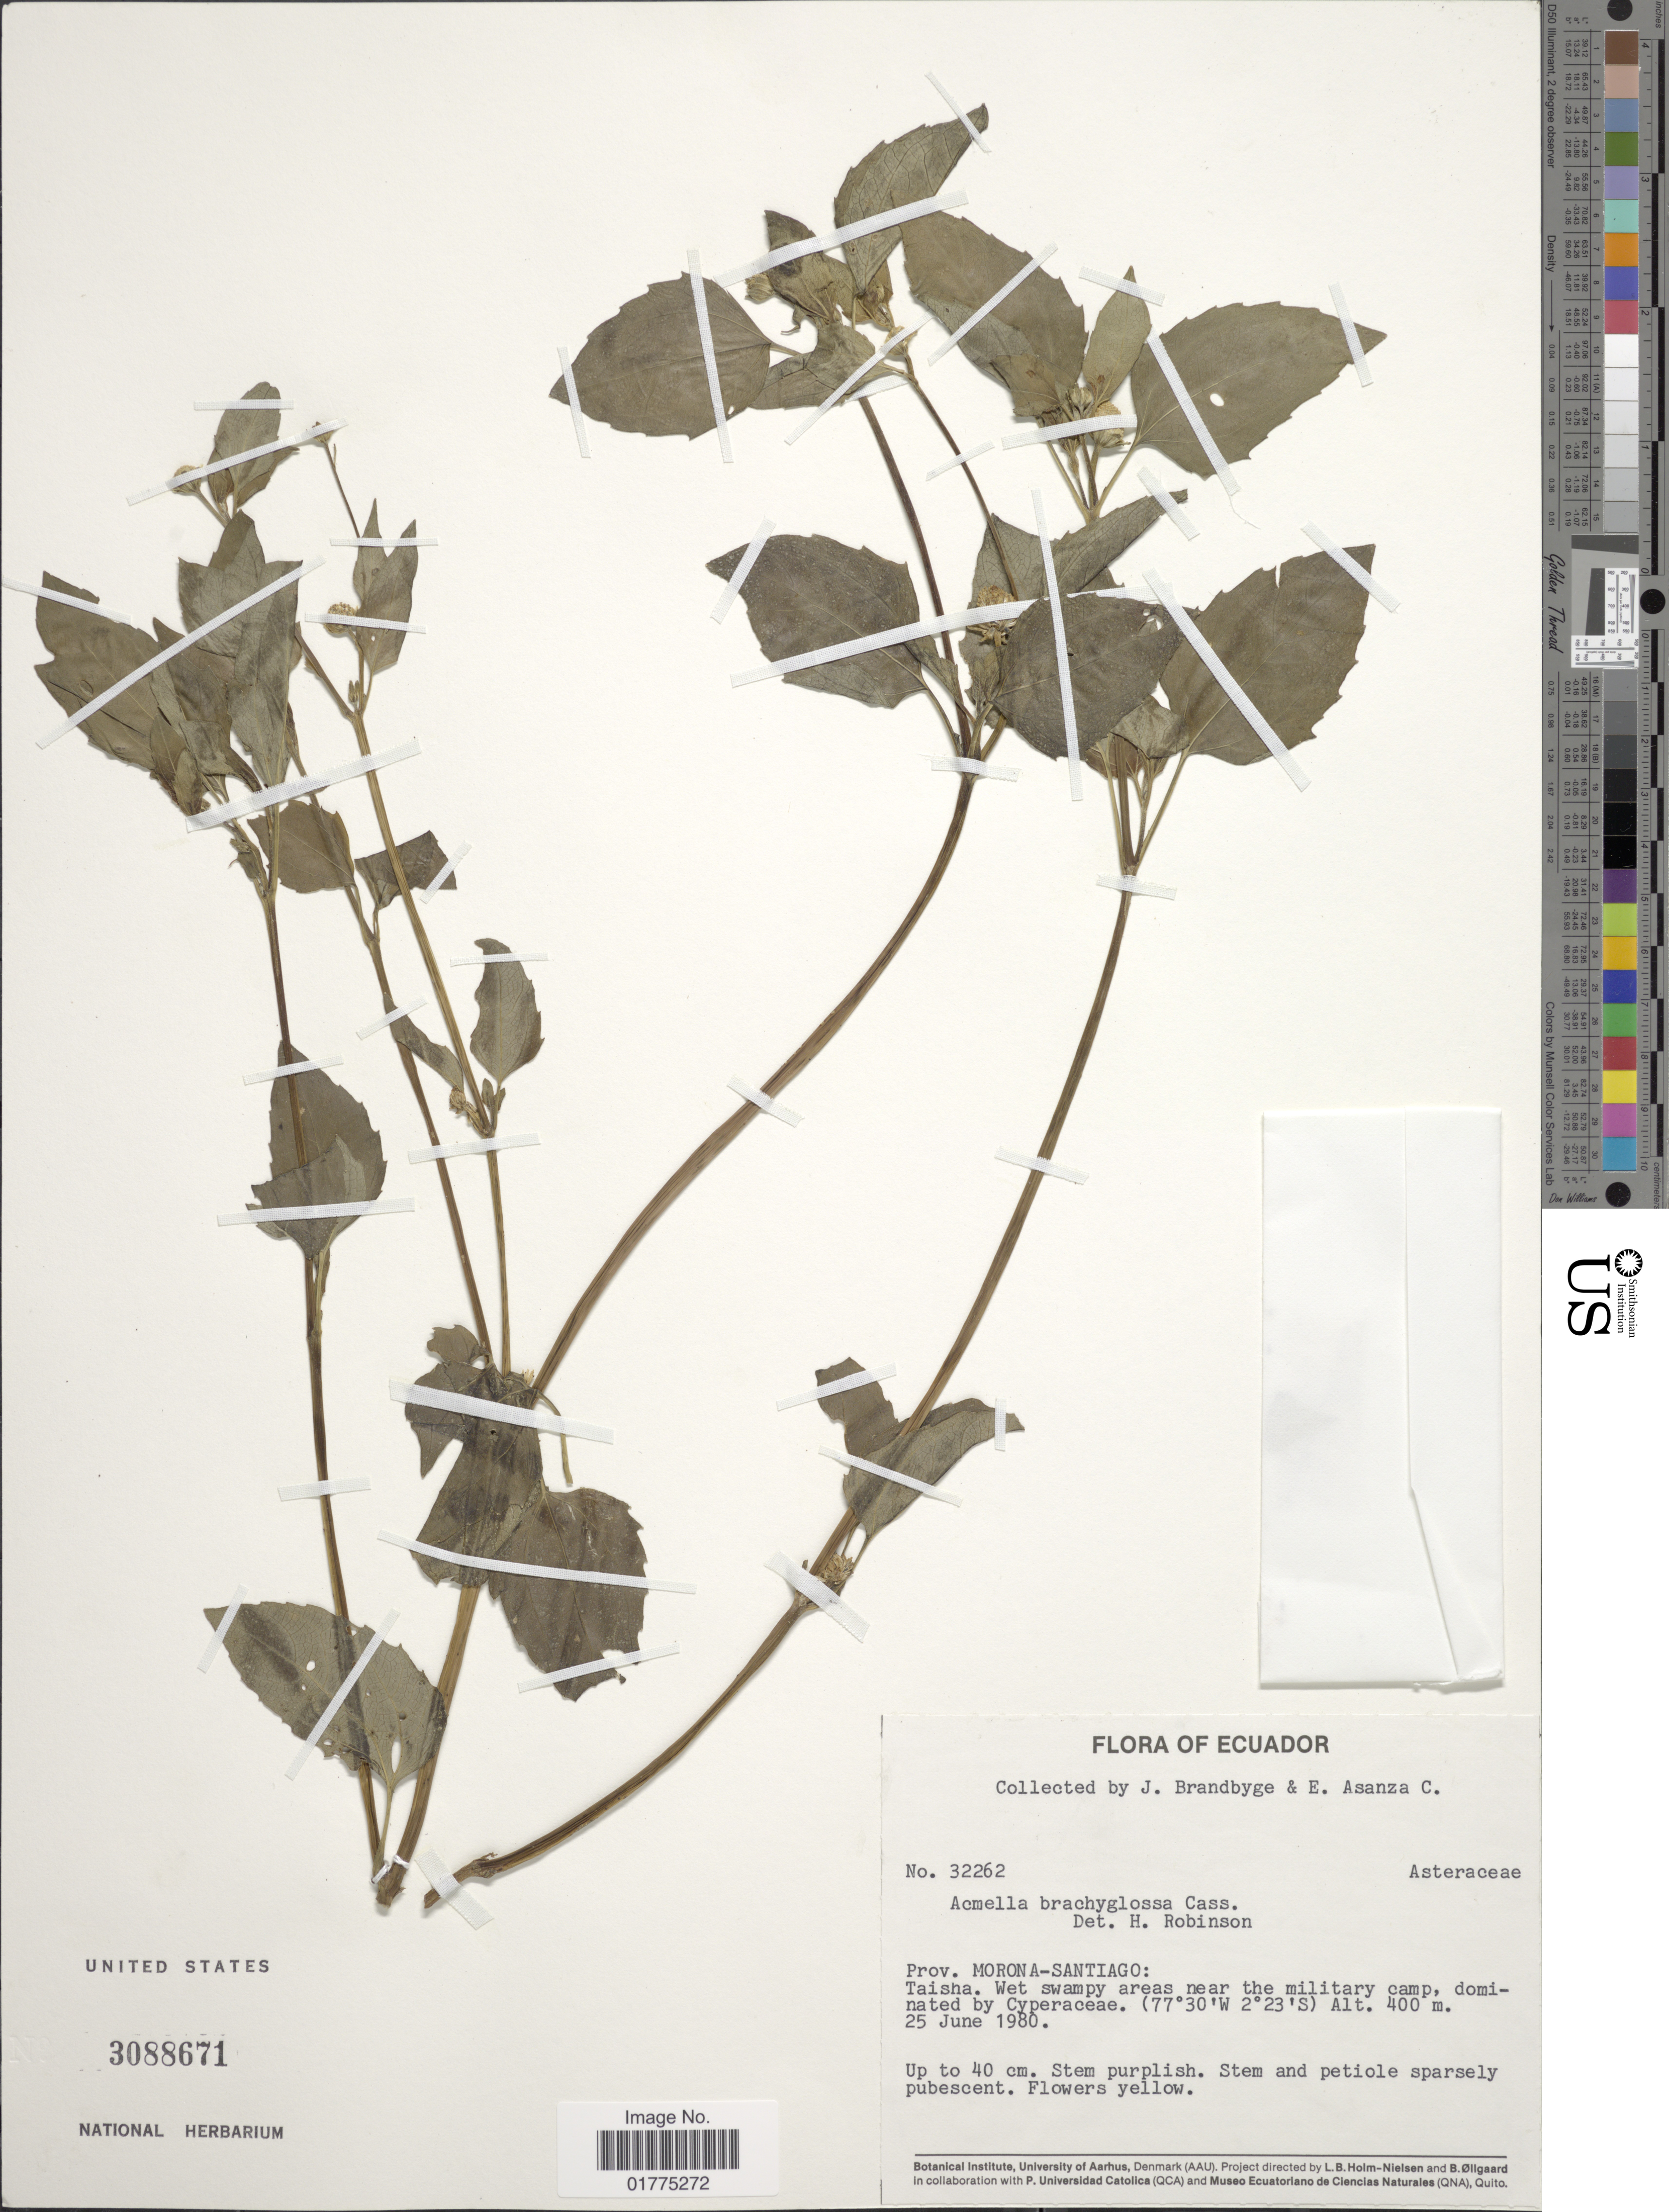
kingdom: Plantae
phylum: Tracheophyta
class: Magnoliopsida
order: Asterales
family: Asteraceae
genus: Acmella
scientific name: Acmella brachyglossa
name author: Cass.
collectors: J. Brandbyge & E. Asanza C.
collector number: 32262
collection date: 1980-06-25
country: Ecuador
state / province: Morona-Santiago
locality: Prov. Morona-Santiago: Taisha, Wet swampy areas near the military camp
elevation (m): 400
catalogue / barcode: US 3088671